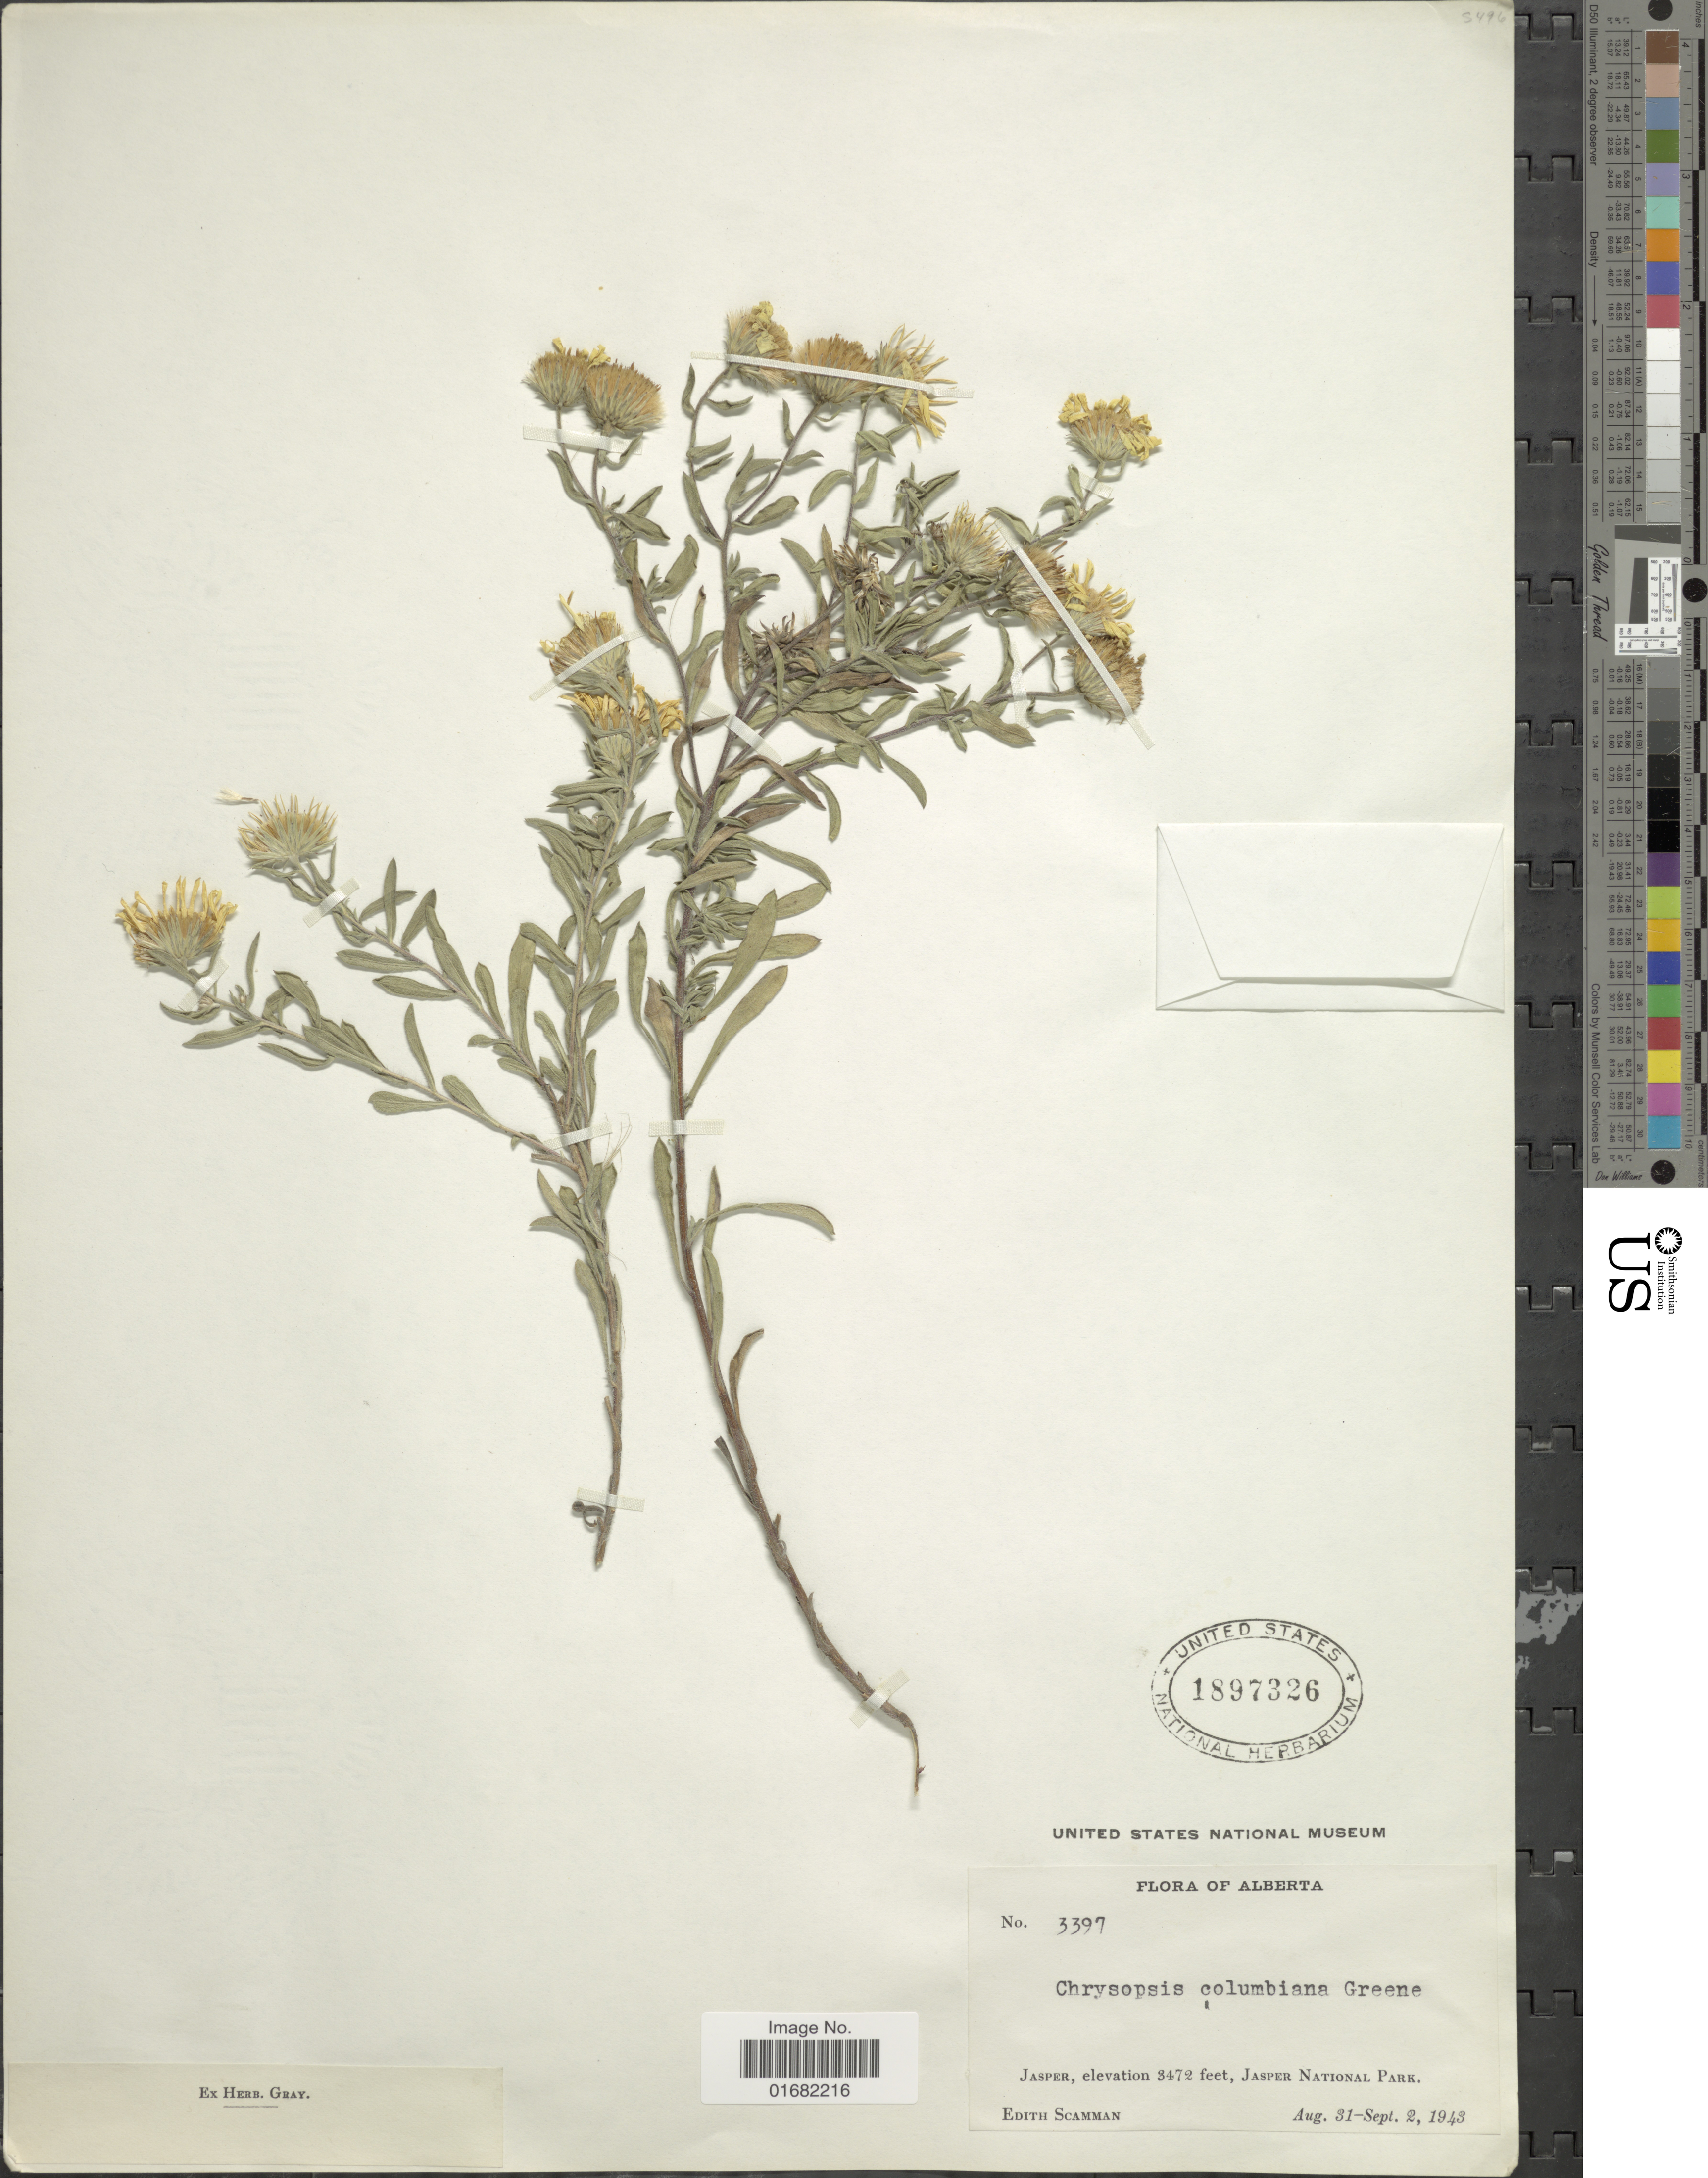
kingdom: Plantae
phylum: Tracheophyta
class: Magnoliopsida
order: Asterales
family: Asteraceae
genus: Heterotheca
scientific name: Heterotheca columbiana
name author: Greene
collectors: E. Scamman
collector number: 3397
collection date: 1943-08-31/1943-09-02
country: Canada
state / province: Alberta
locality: Jasper, Jasper National Park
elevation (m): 1058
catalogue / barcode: US 1897326